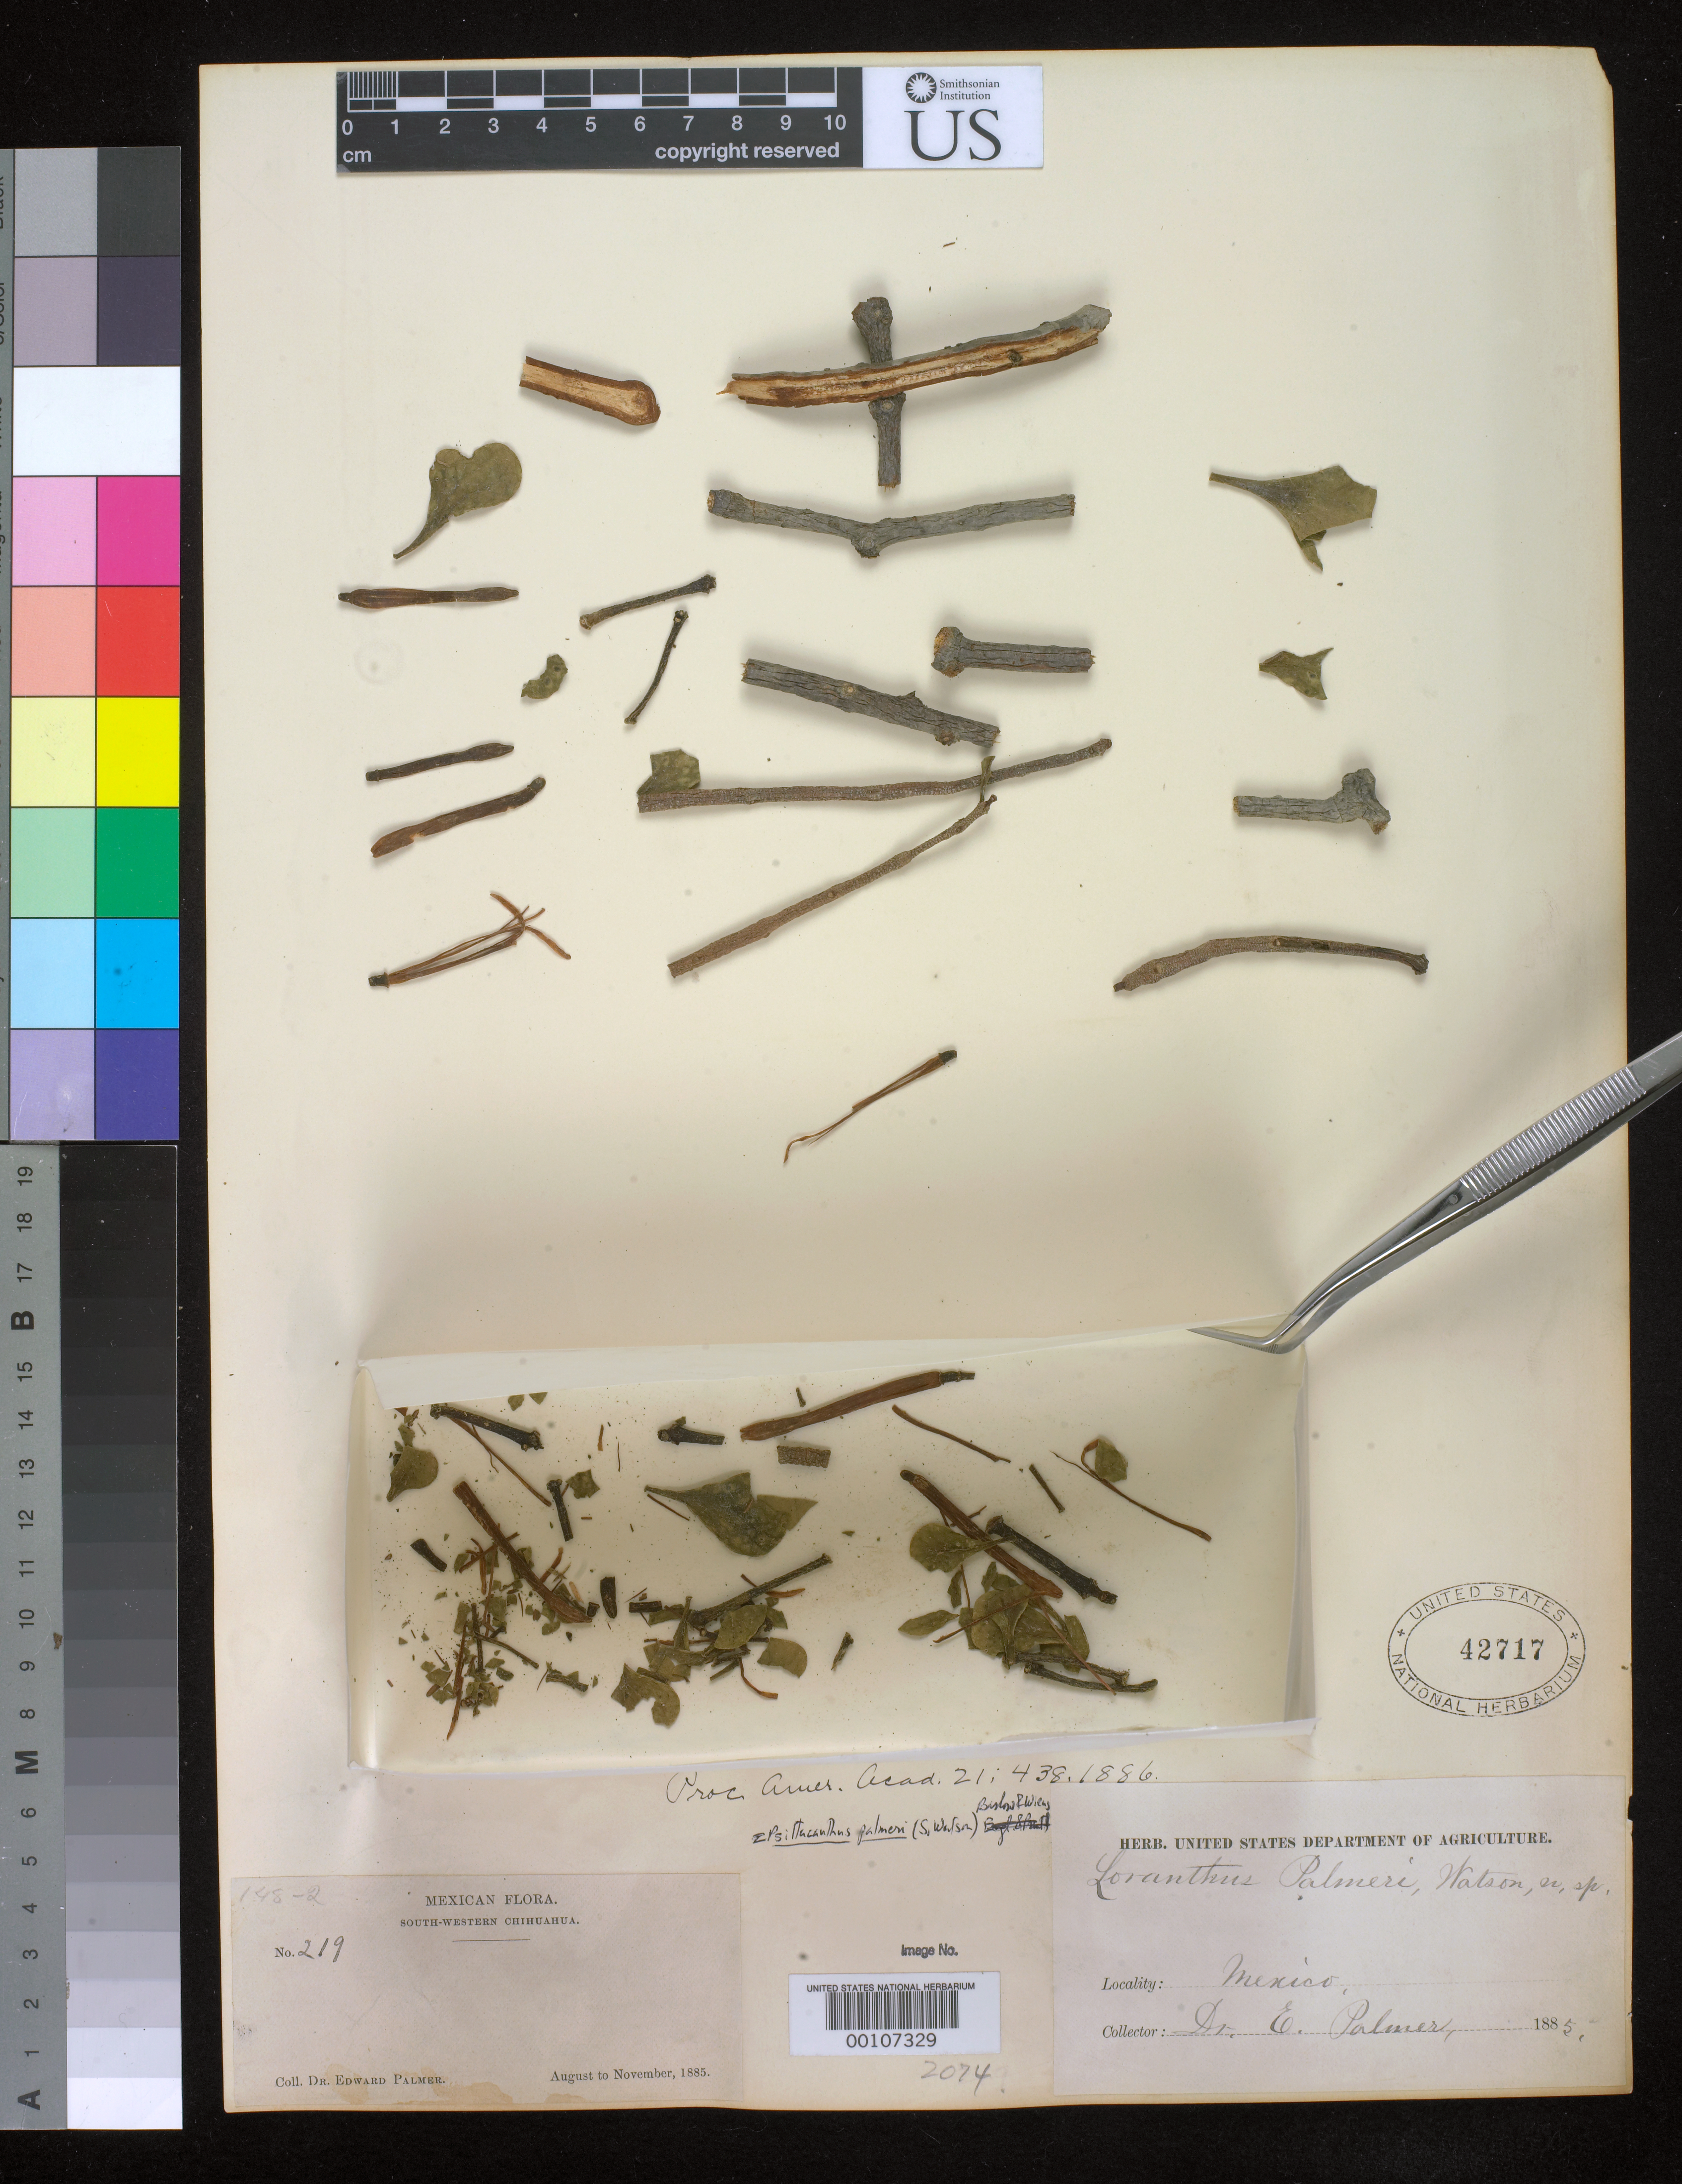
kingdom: Plantae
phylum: Tracheophyta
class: Magnoliopsida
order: Santalales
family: Loranthaceae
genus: Loranthus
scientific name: Loranthus palmeri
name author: S. Watson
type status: Type Collection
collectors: E. Palmer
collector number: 219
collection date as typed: Aug 1885 to -- Nov 1885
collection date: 1885-08/1885-11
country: Mexico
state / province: Chihuahua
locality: South-western Chihuahua.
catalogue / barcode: US 42717